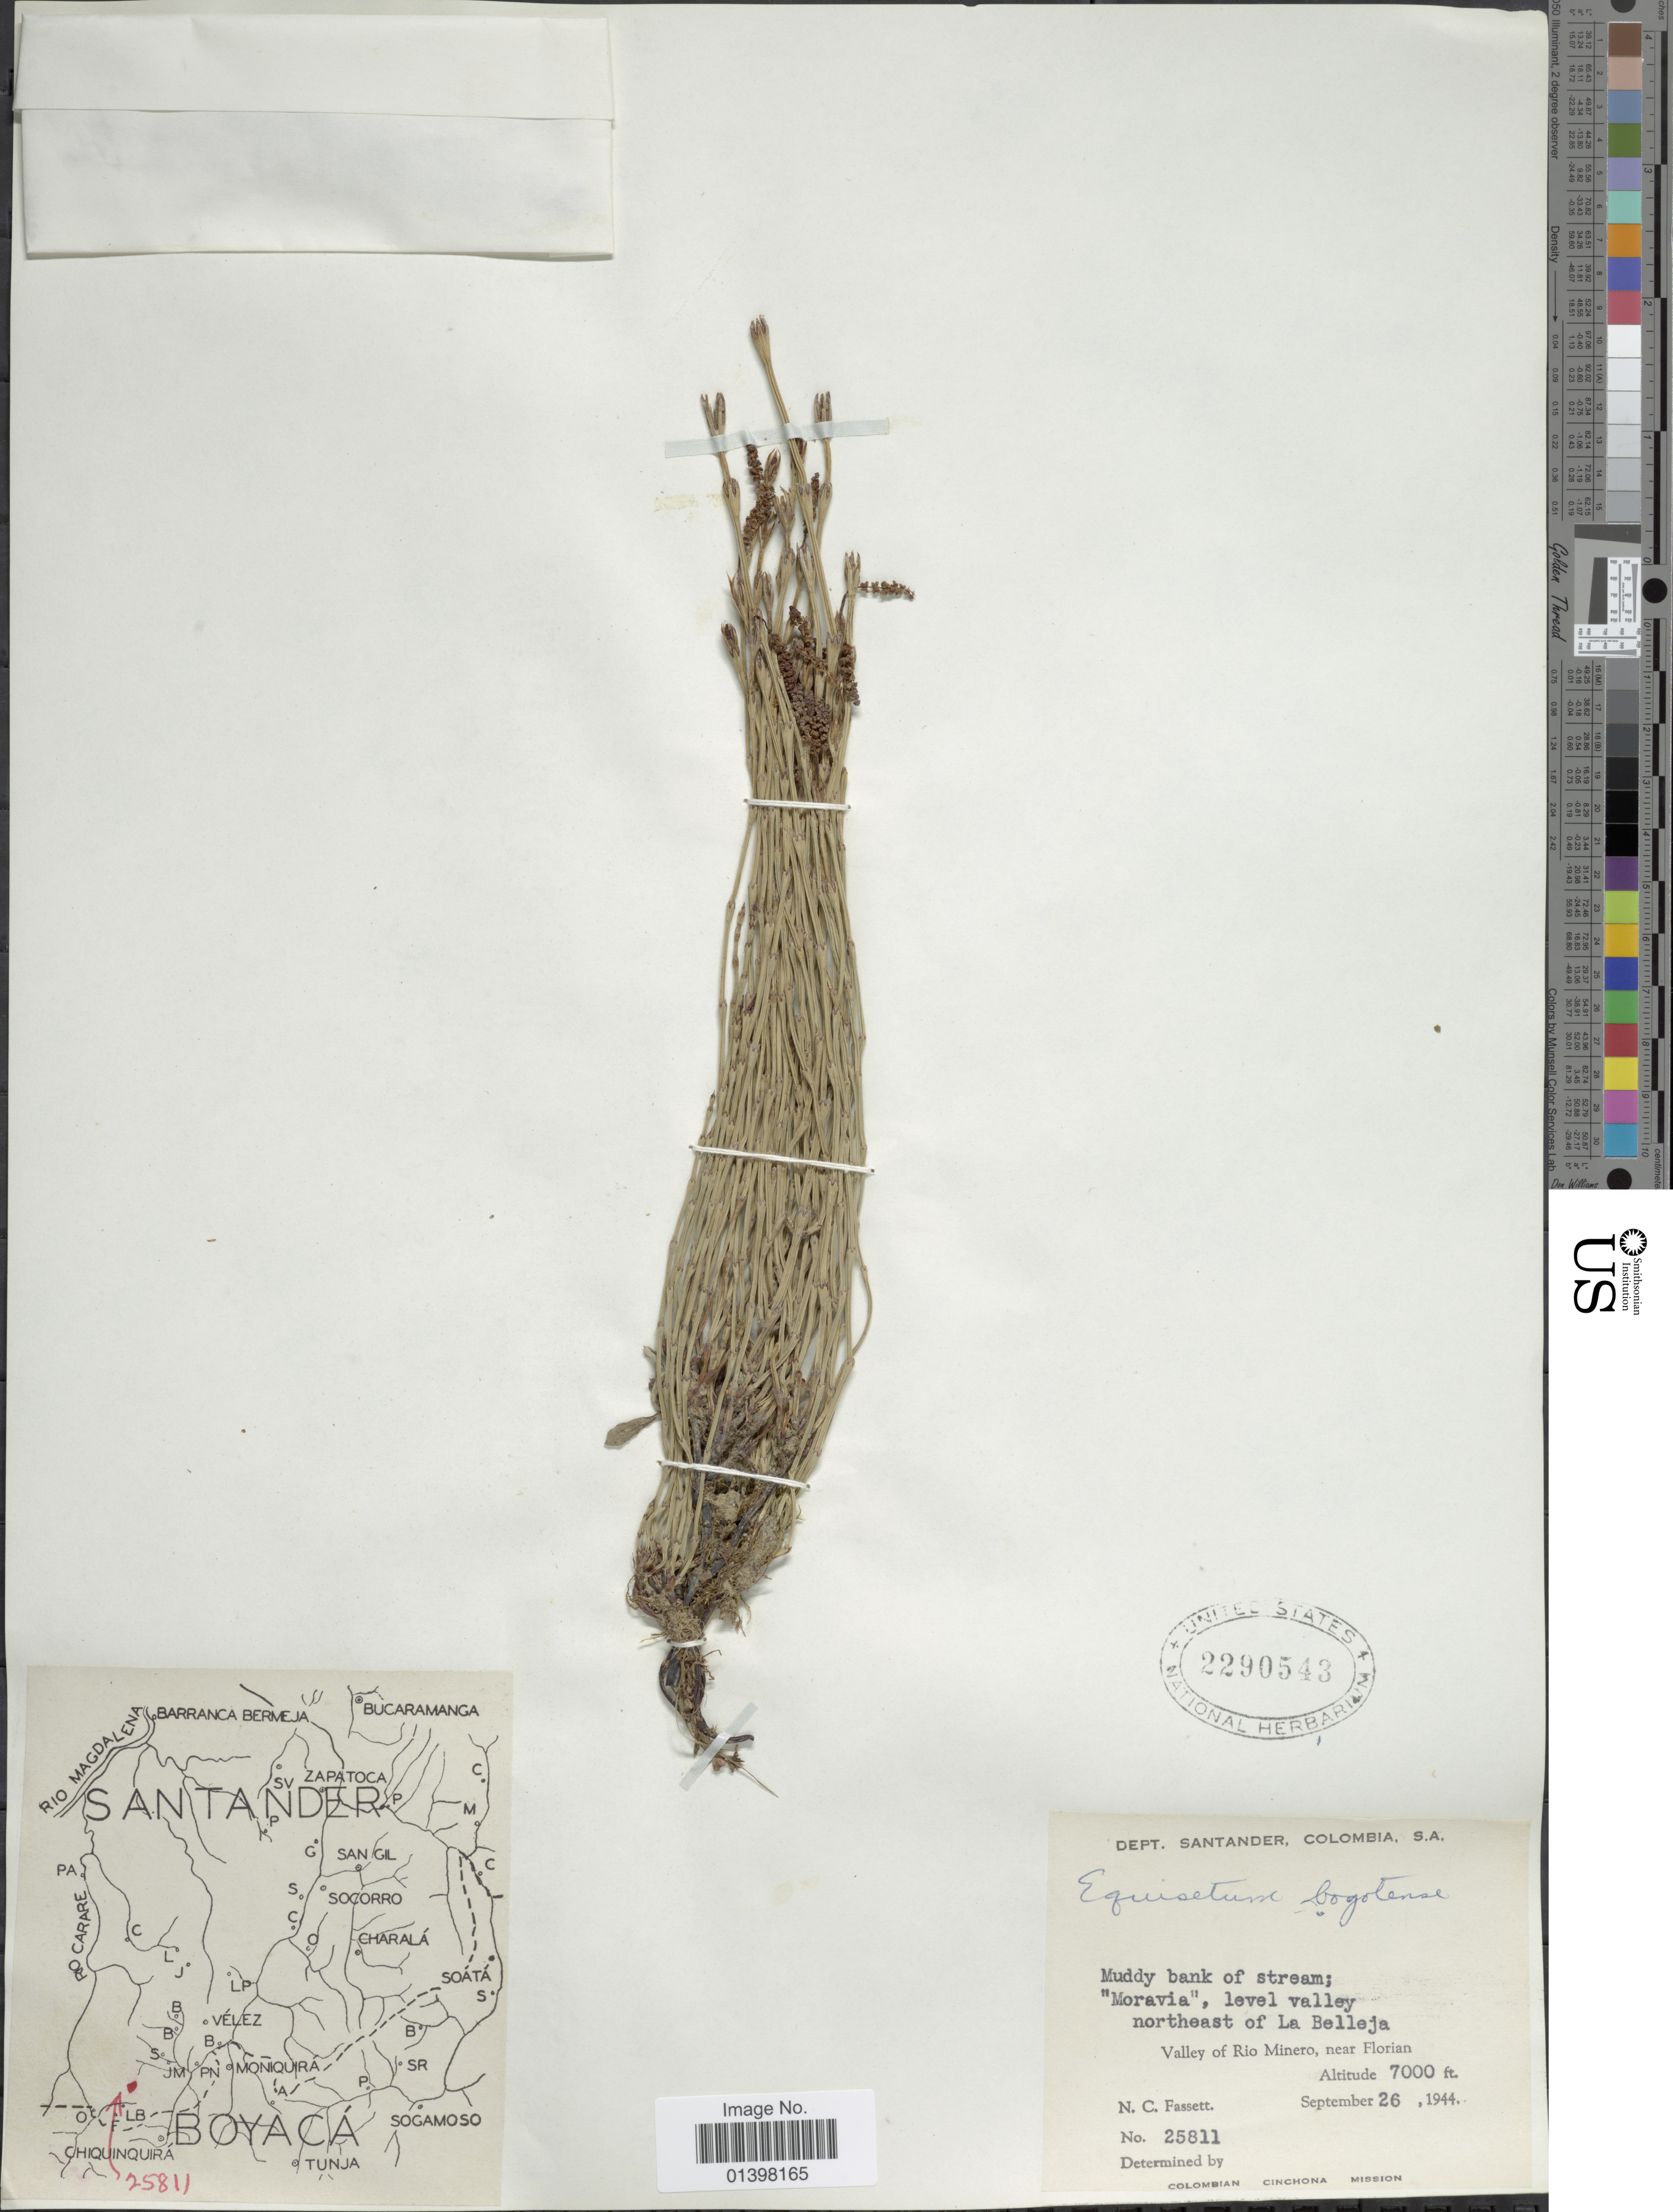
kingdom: Plantae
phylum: Tracheophyta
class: Polypodiopsida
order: Equisetales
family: Equisetaceae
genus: Equisetum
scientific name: Equisetum bogotense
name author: Kunth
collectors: N. C. Fassett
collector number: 25811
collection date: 1944-09-26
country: Colombia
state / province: Santander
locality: Muddia bank of stream; 'Moravia', level valley northeast of La Belleja, Valley of Rio Minero, near Florian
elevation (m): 2134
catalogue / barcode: US 2290543